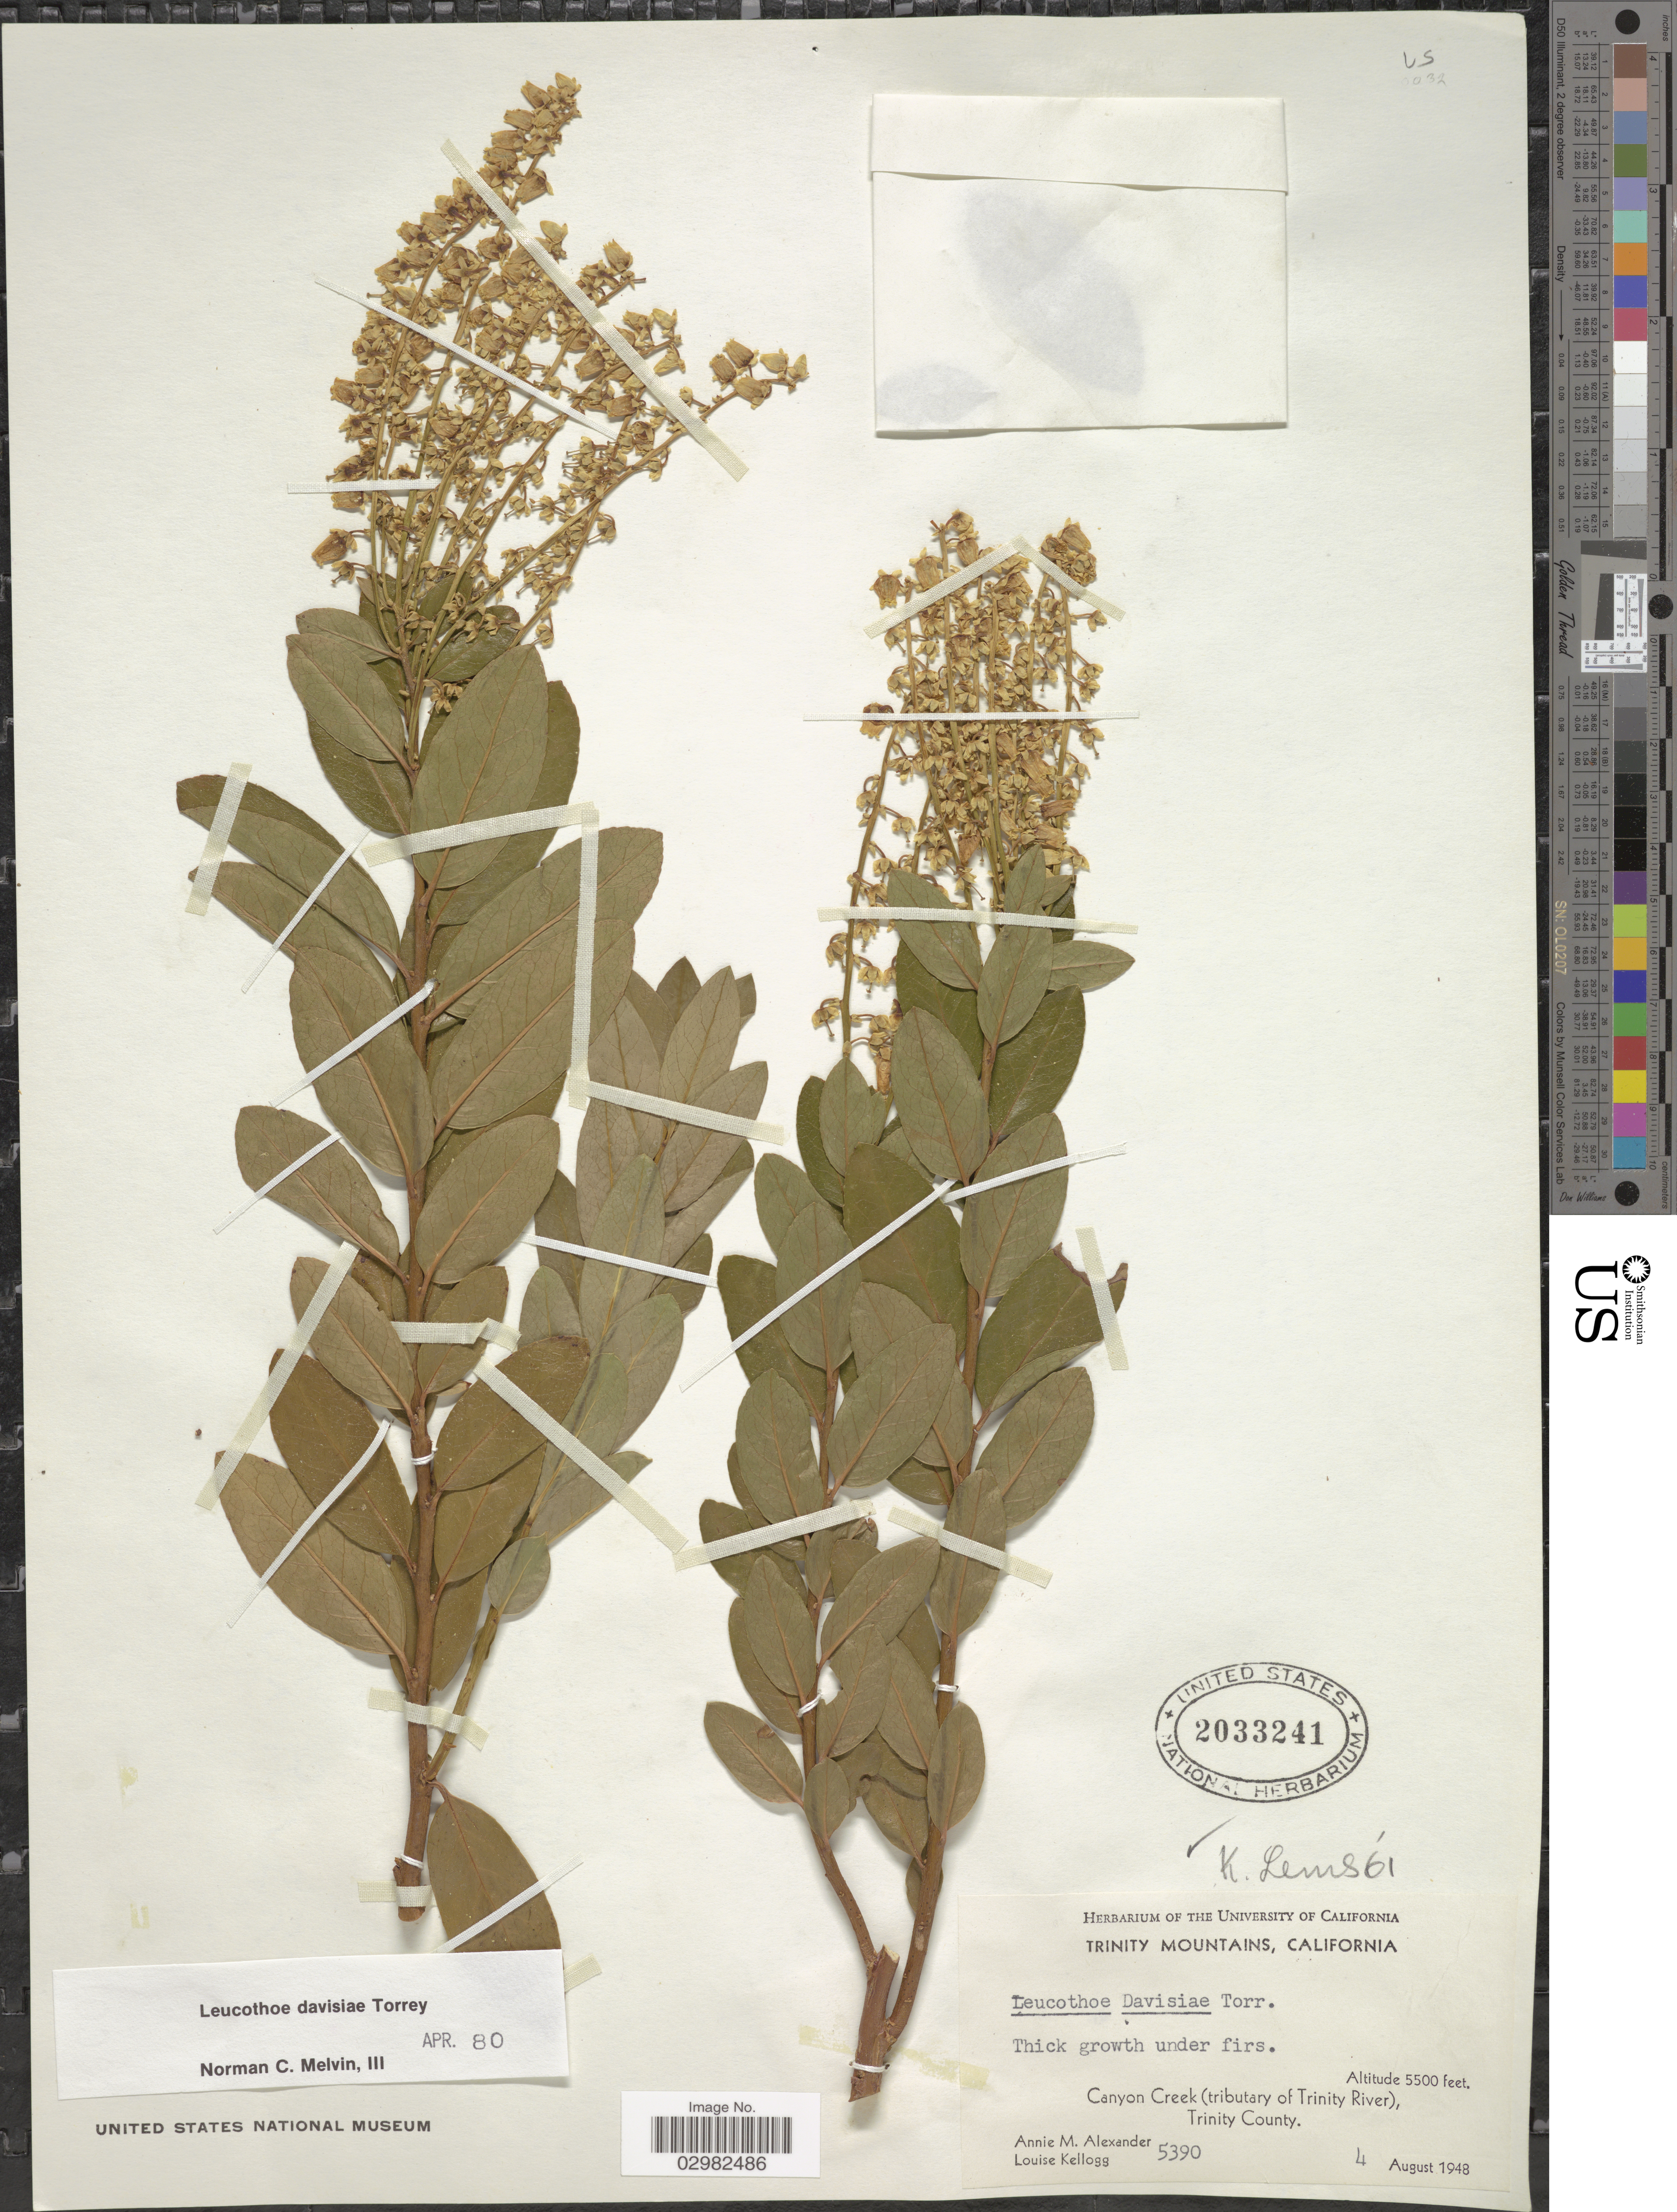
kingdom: Plantae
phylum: Tracheophyta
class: Magnoliopsida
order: Ericales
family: Ericaceae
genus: Leucothoe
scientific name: Leucothoë davisiae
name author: Torr.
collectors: A. M. Alexander & L. Kellog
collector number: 5390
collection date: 1948-08-04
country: United States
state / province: California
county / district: Trinity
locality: Trinity Mountains, Canyon Creek (tributary of Trinity River), Trinity County.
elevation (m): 1676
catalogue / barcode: US 2033241